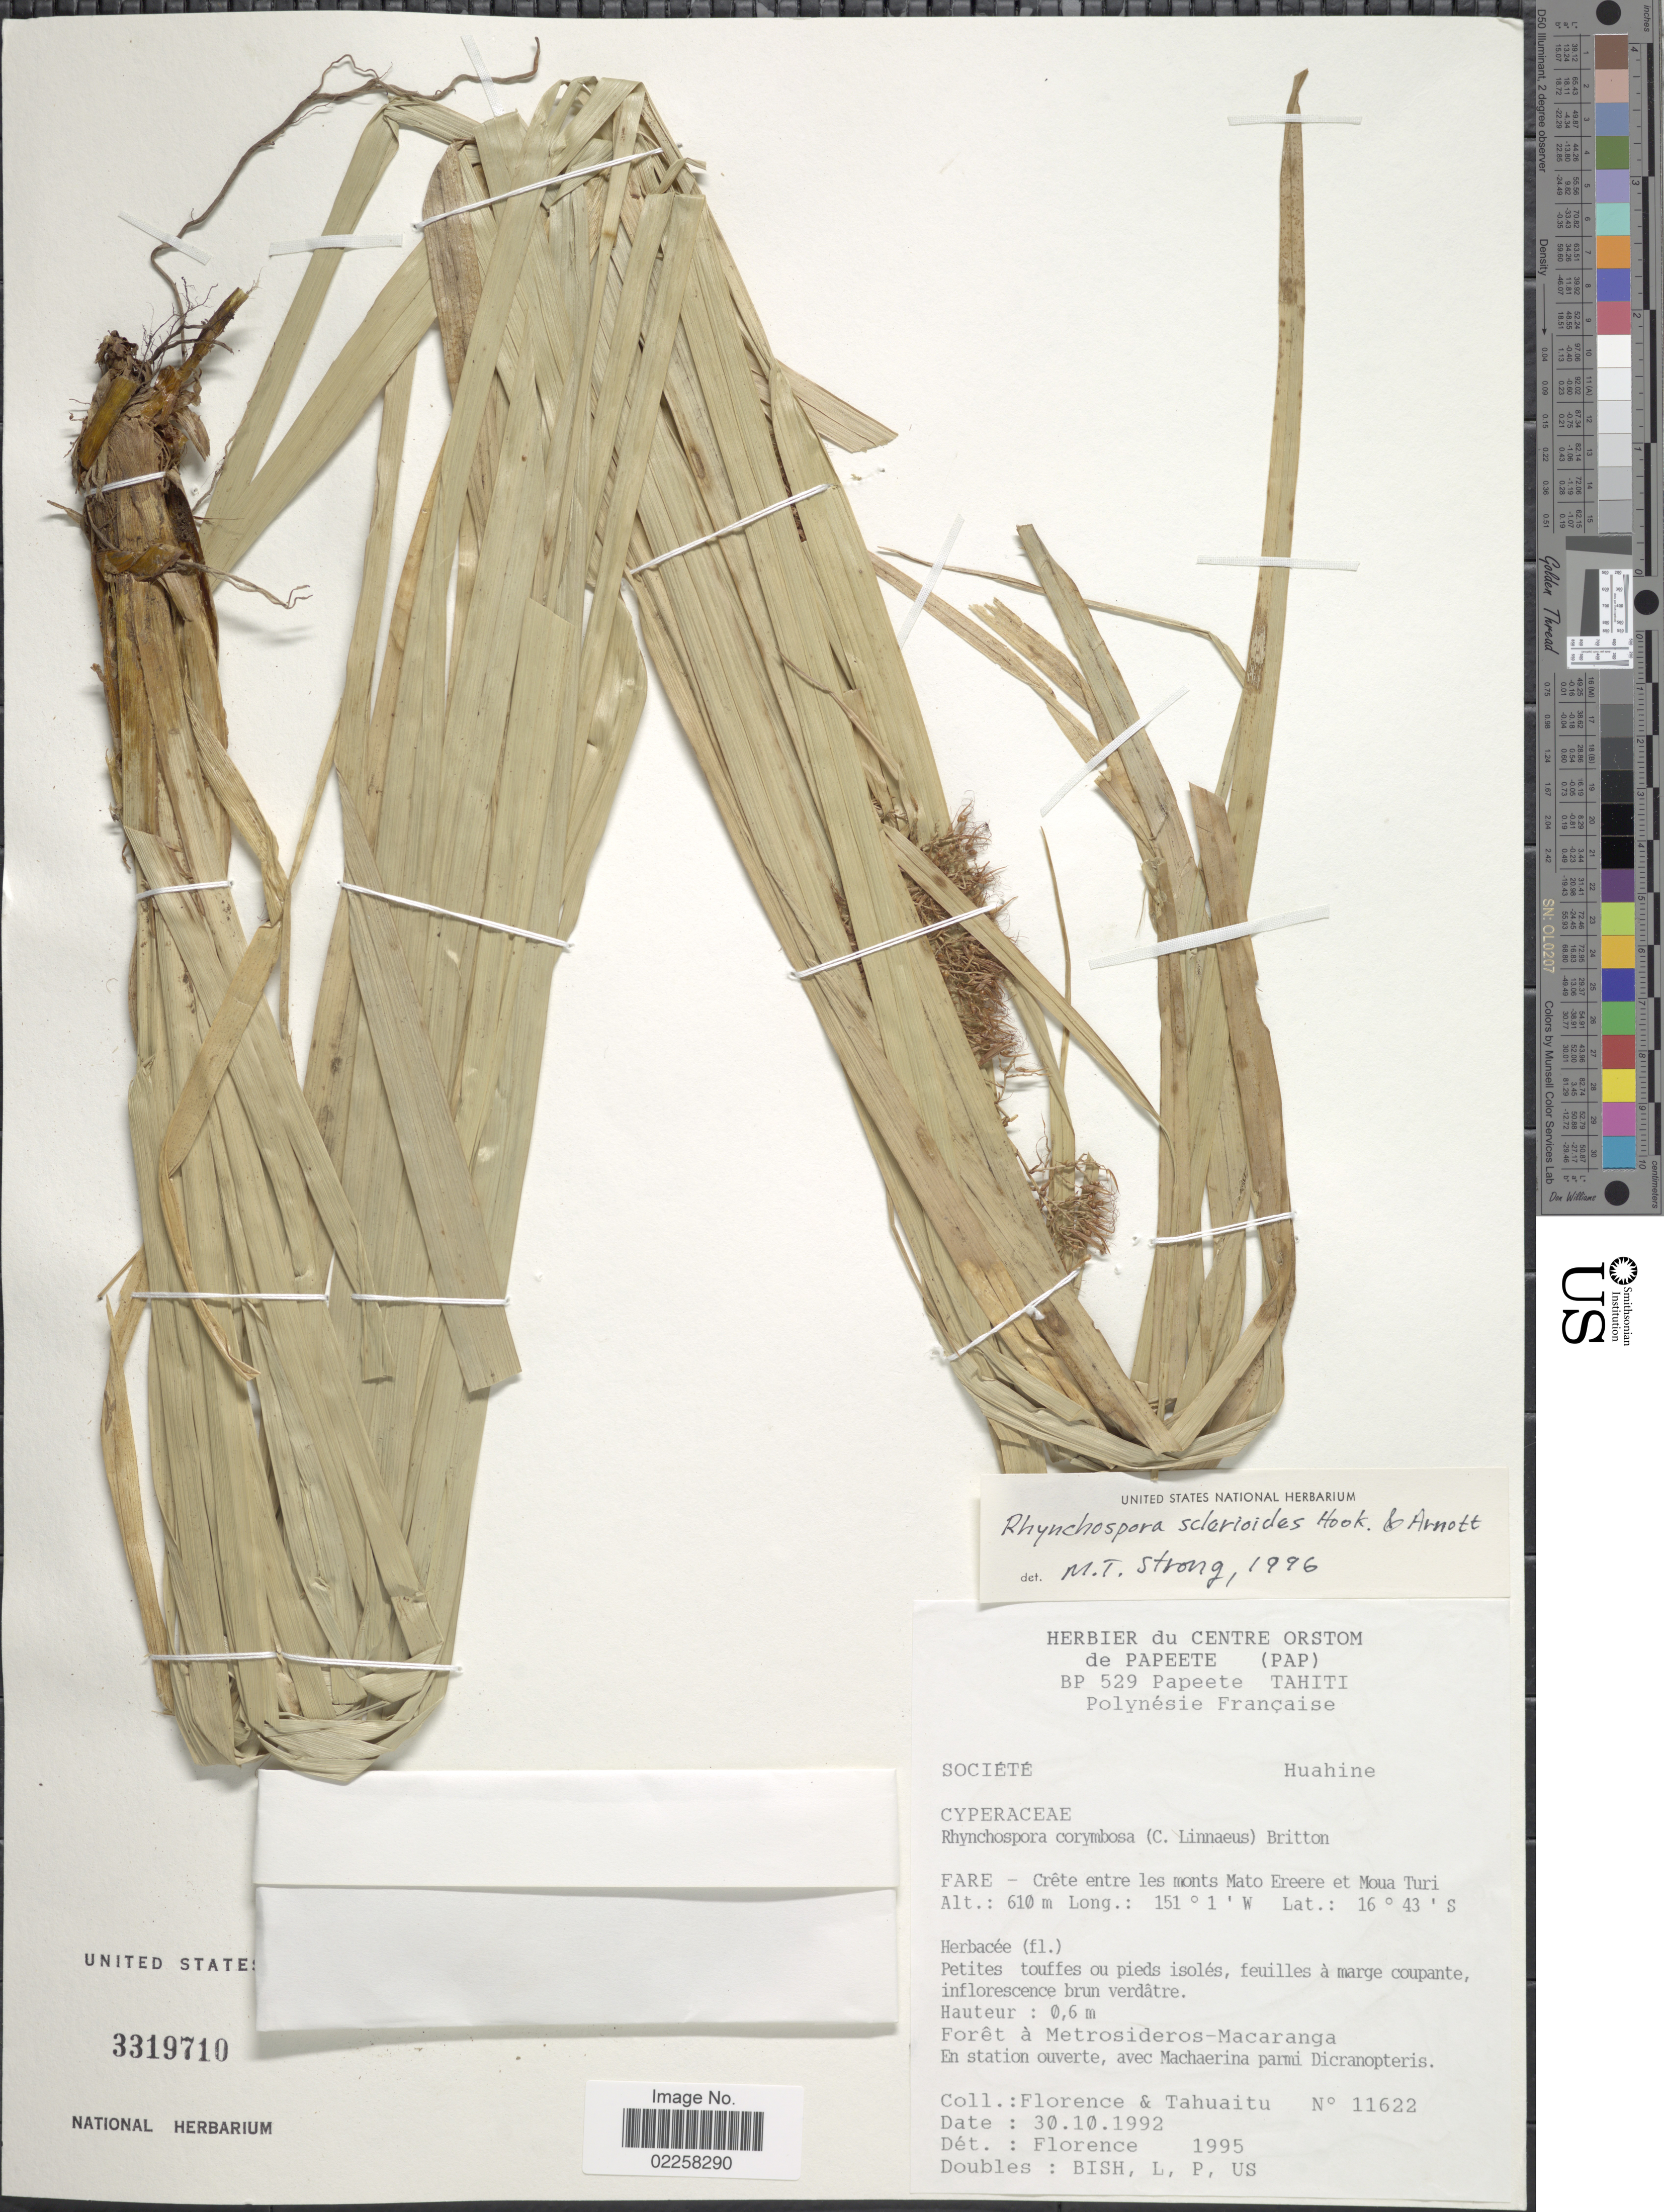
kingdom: Plantae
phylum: Tracheophyta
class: Liliopsida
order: Poales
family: Cyperaceae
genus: Rhynchospora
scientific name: Rhynchospora sclerioides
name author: Hook. & Arn.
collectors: -. Florence & -. Tahuaitu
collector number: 11622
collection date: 1992-10-30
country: French Polynesia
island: Huahine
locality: Fare - Crete entre les monts Mato Ereere et Moua Turi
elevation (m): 610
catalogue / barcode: US 3319710